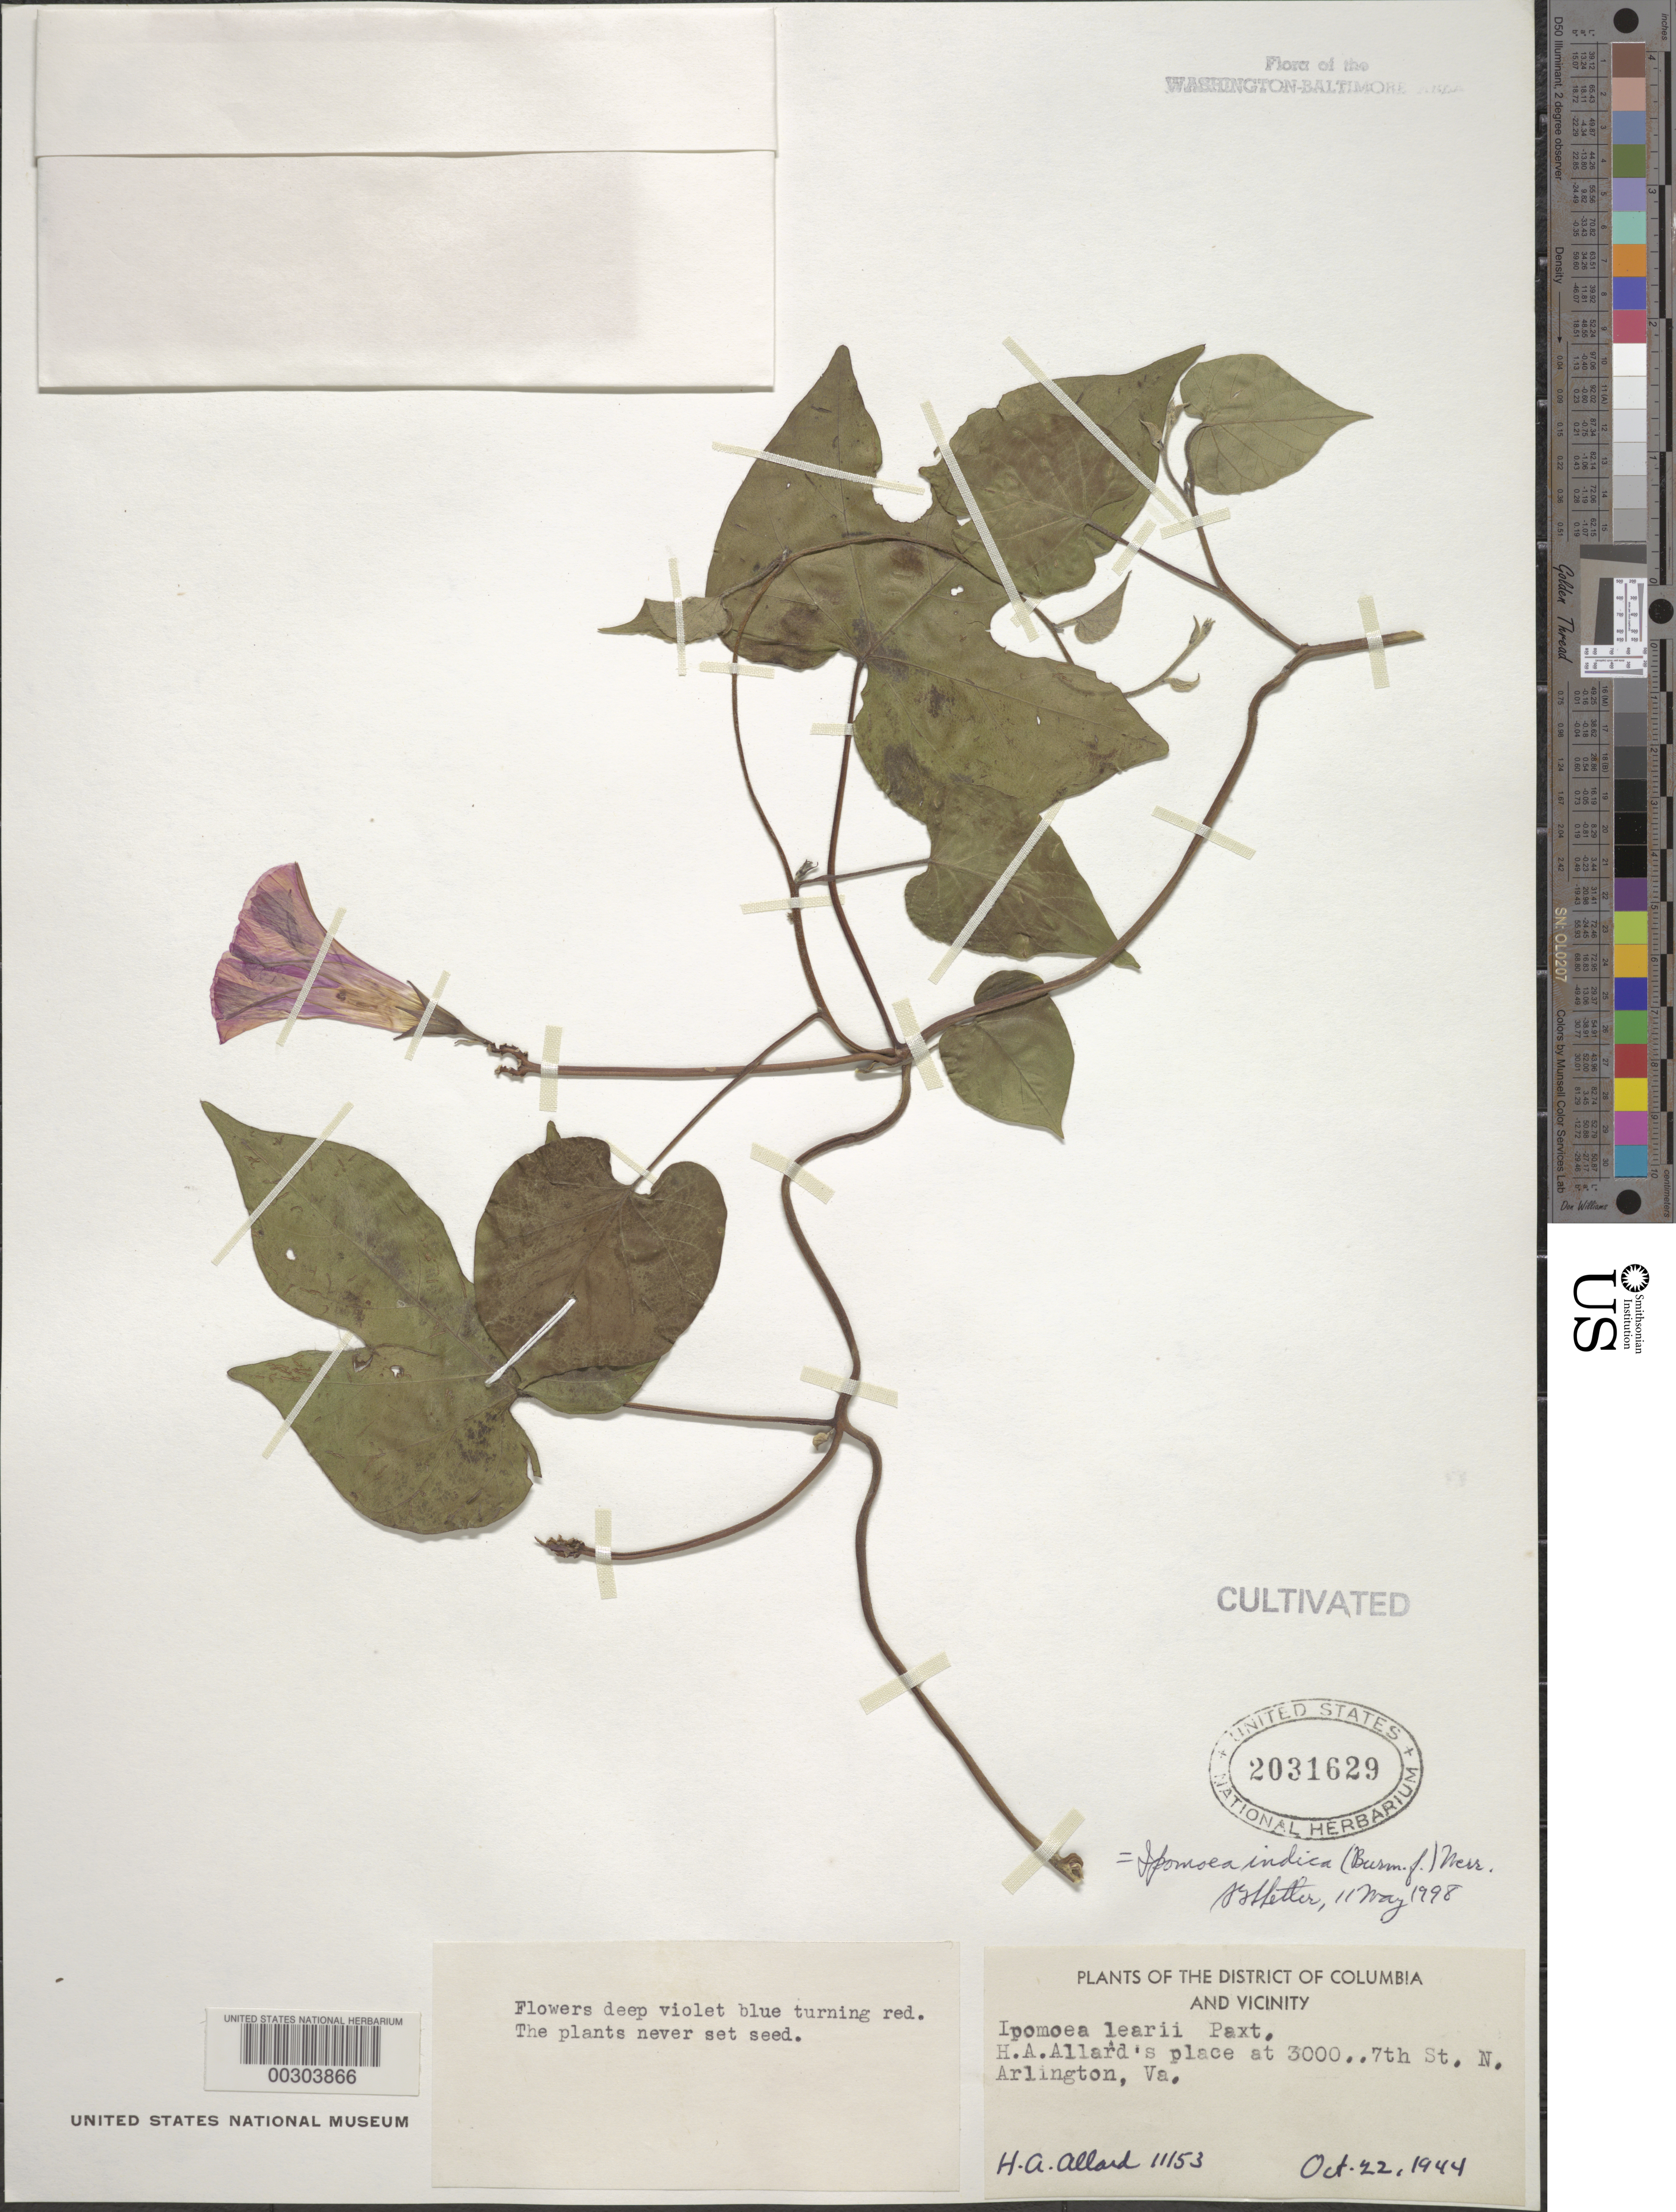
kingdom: Plantae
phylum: Tracheophyta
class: Magnoliopsida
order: Solanales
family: Convolvulaceae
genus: Ipomoea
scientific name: Ipomoea indica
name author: (Burm.) Merr.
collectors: H. A. Allard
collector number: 11153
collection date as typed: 22 Oct 1944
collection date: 1944-10-22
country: United States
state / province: Virginia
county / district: Arlington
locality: Arlington, 3000 7th St N, H.A. Allard's place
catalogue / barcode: US 2031629